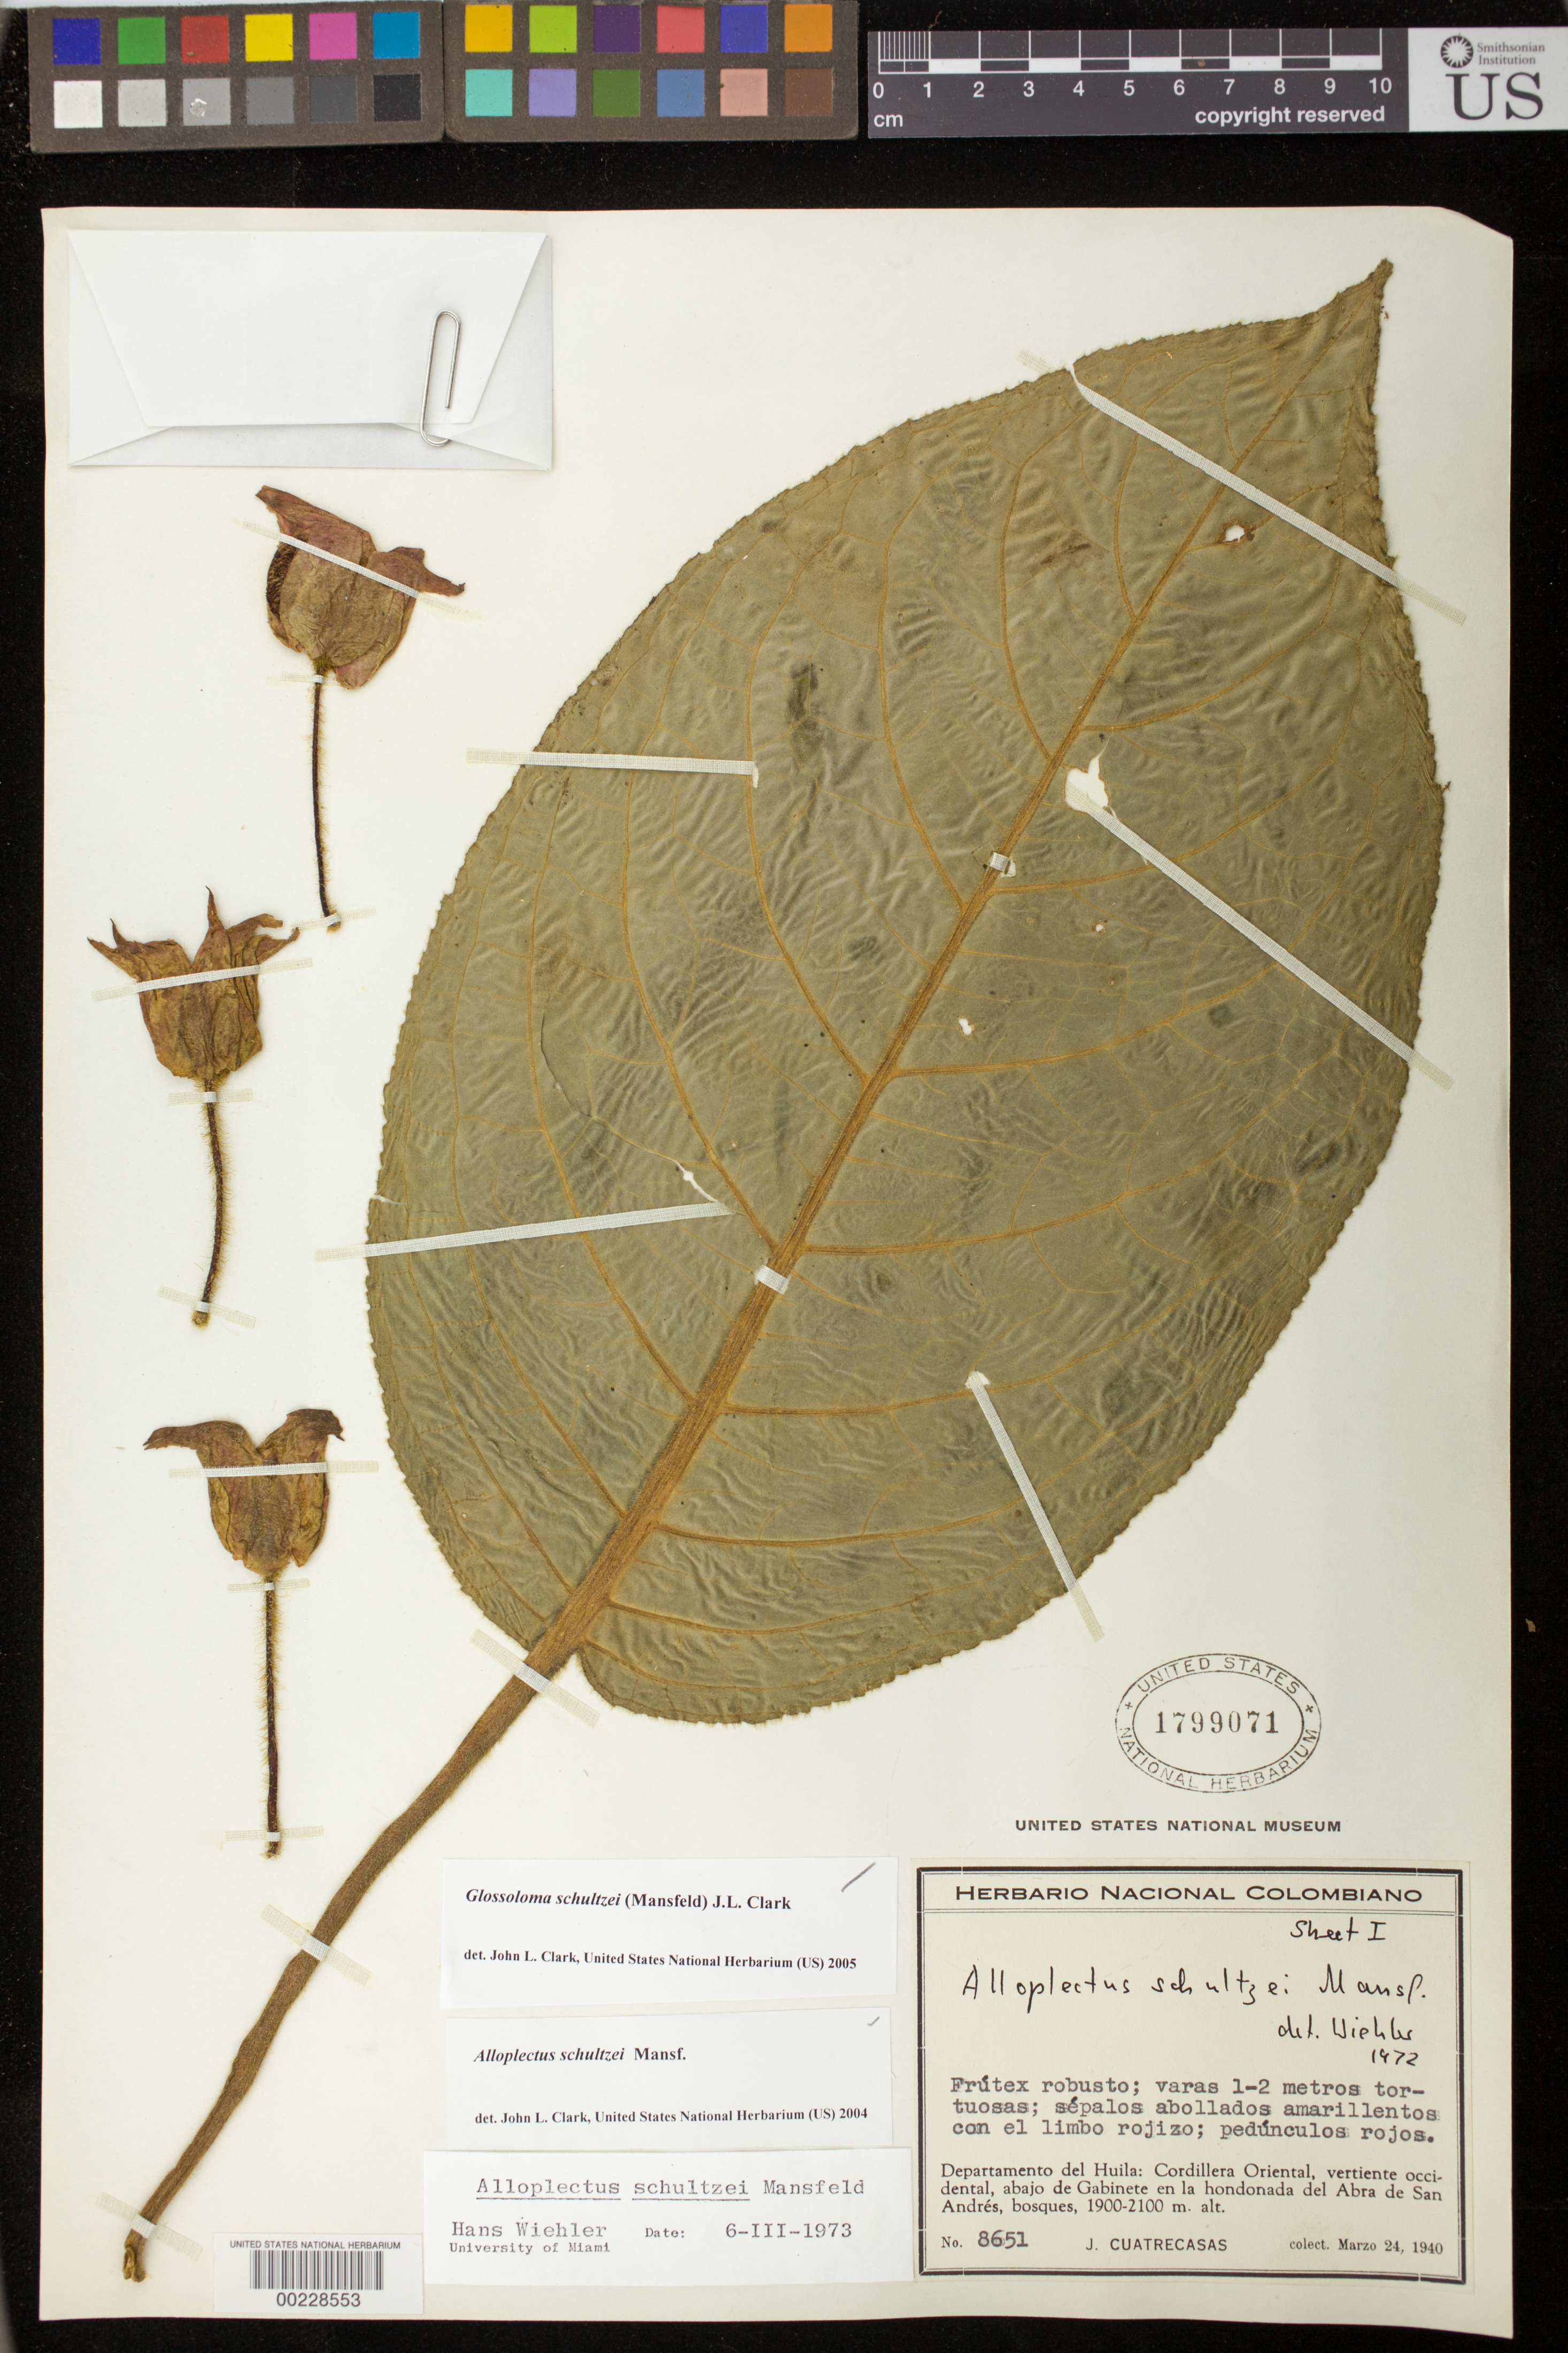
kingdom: Plantae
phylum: Tracheophyta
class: Magnoliopsida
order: Lamiales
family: Gesneriaceae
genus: Glossoloma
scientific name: Glossoloma schultzei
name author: (Mansf.) J.L. Clark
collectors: J. Cuatrecasas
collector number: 8651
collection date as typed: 24 Mar 1940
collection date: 1940-03-24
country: Colombia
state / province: Huila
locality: Cordillera Oriental, vertiente occidental, abajo de Gabinete en la hondonada del Abra de San Andrés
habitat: Bosques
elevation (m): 1900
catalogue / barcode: US 1799071